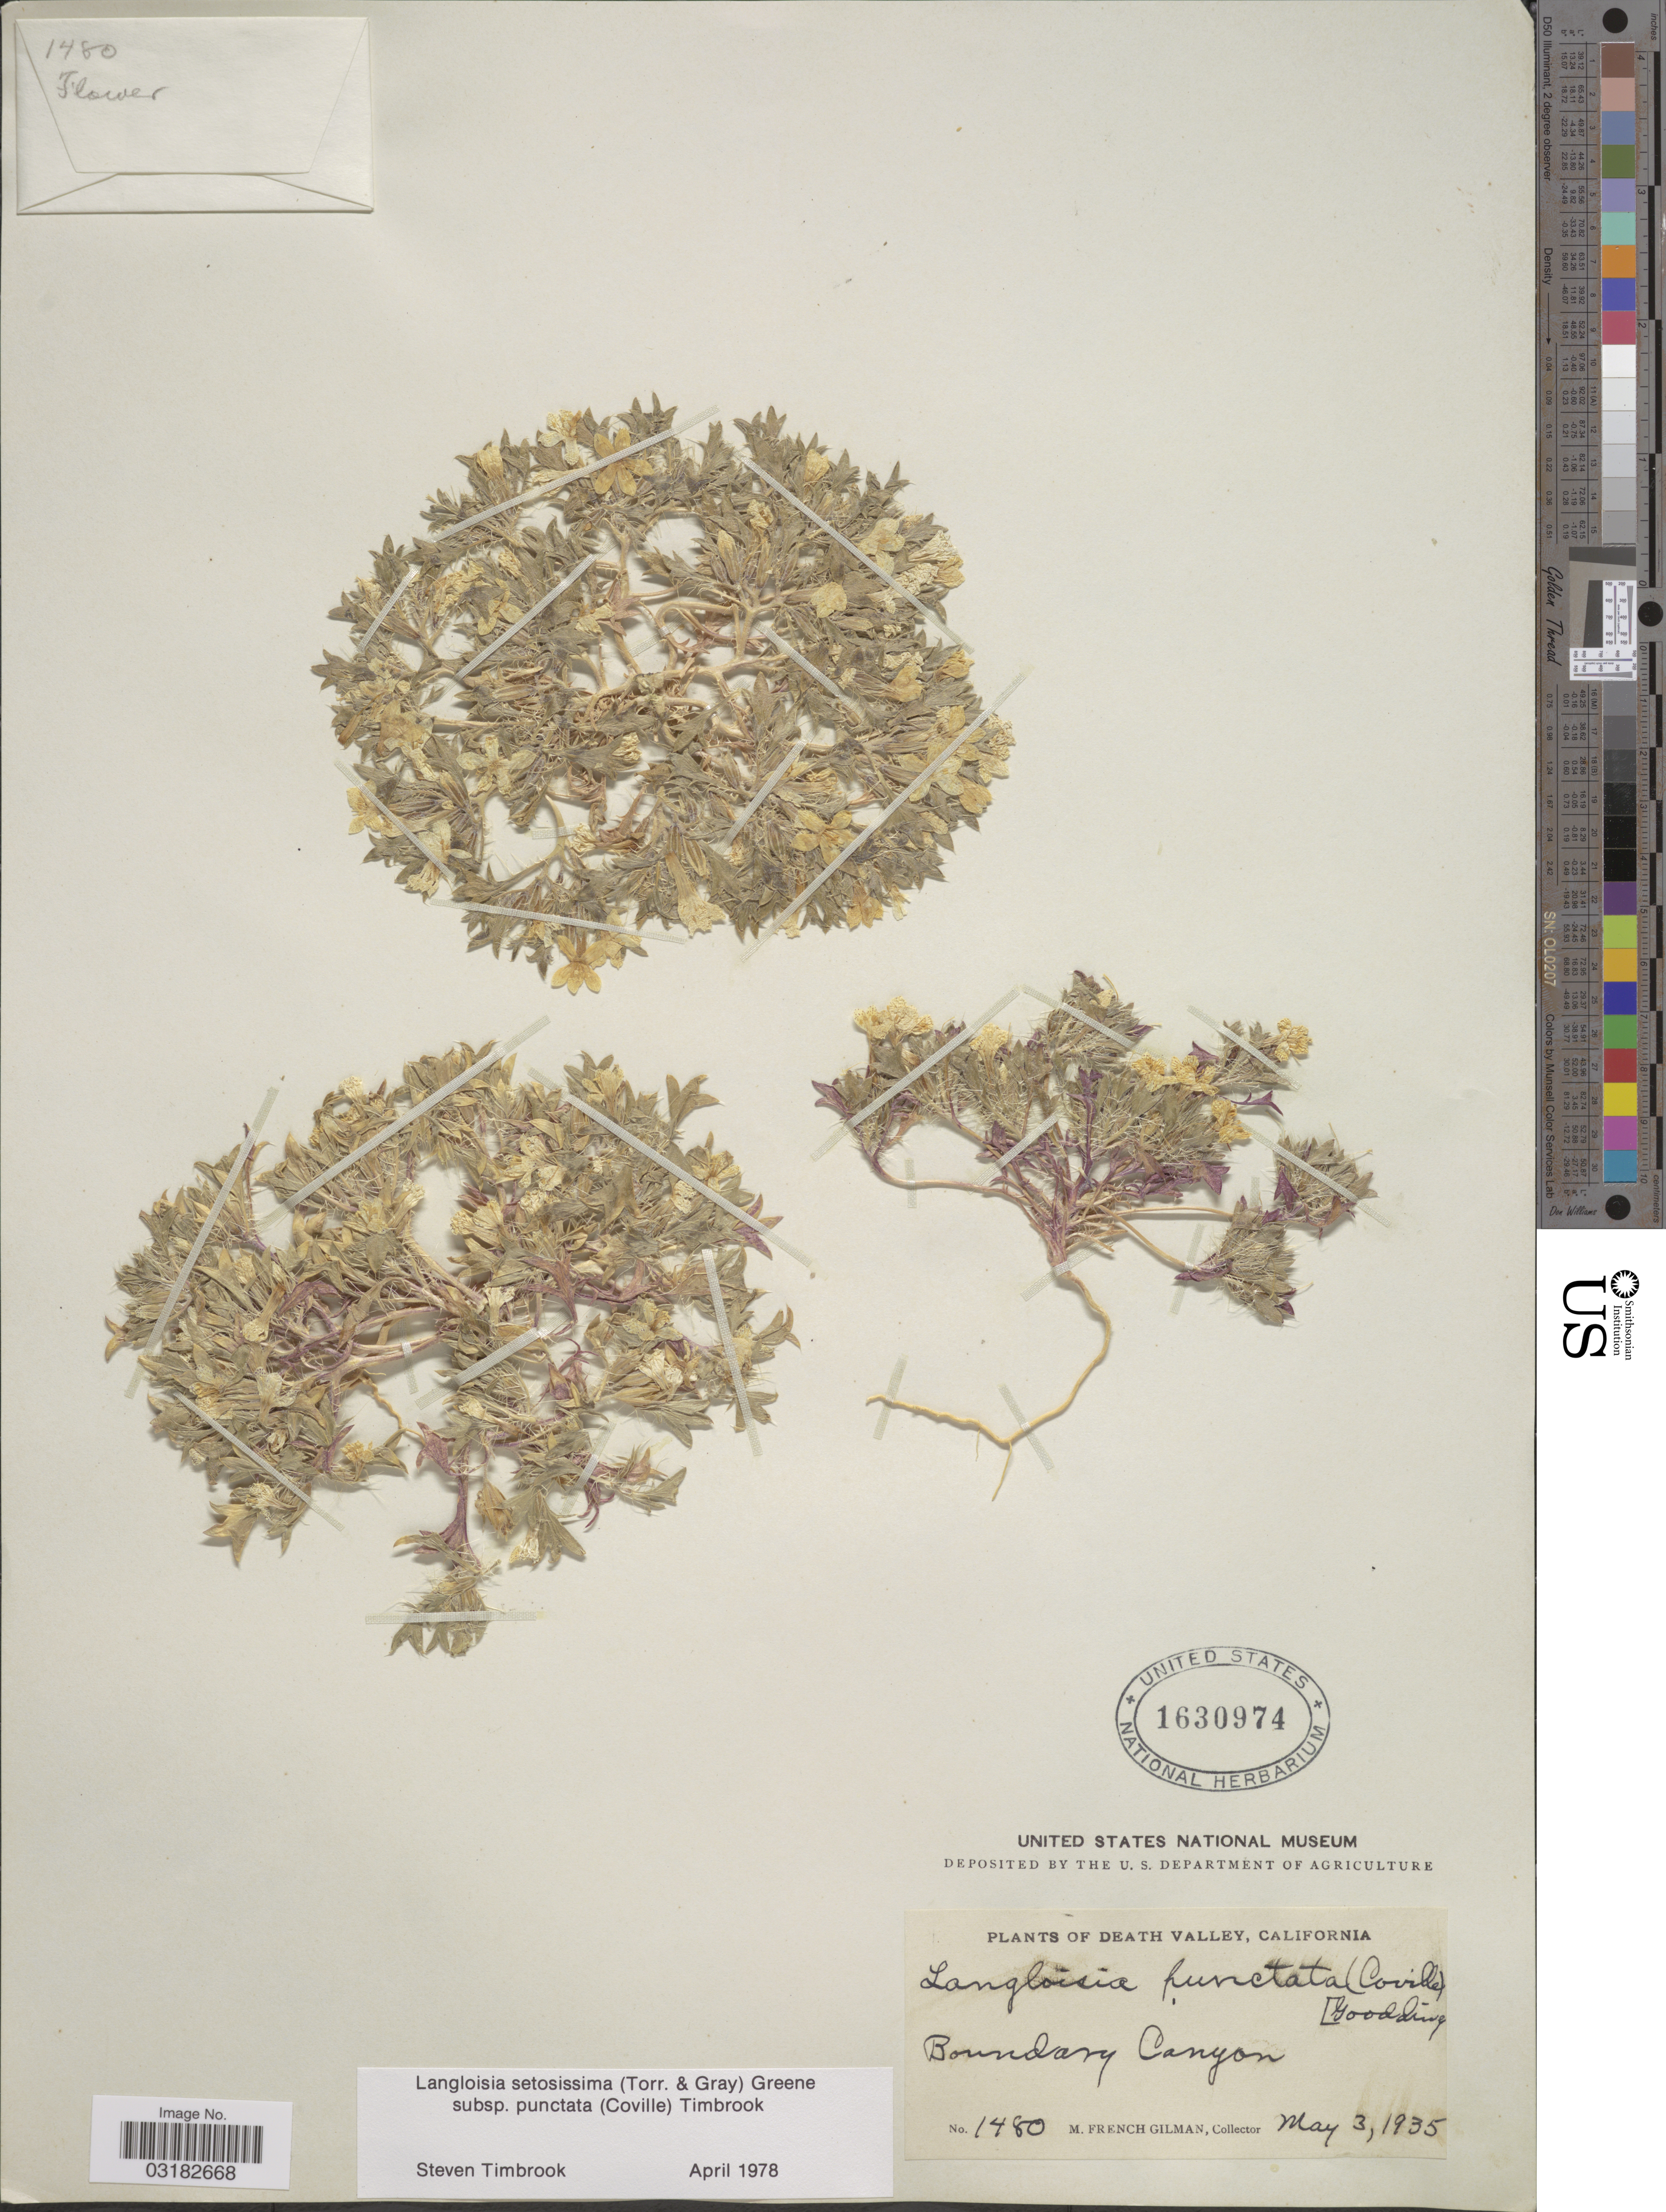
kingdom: Plantae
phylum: Tracheophyta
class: Magnoliopsida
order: Ericales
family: Polemoniaceae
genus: Langloisia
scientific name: Langloisia setosissima subsp. punctata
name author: (A. Gray ex Coville) Timbrook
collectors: M. F. Gilman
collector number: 1480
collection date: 1935-05-03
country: United States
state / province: California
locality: Death Valley. Boundary Canyon.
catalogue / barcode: US 1630974